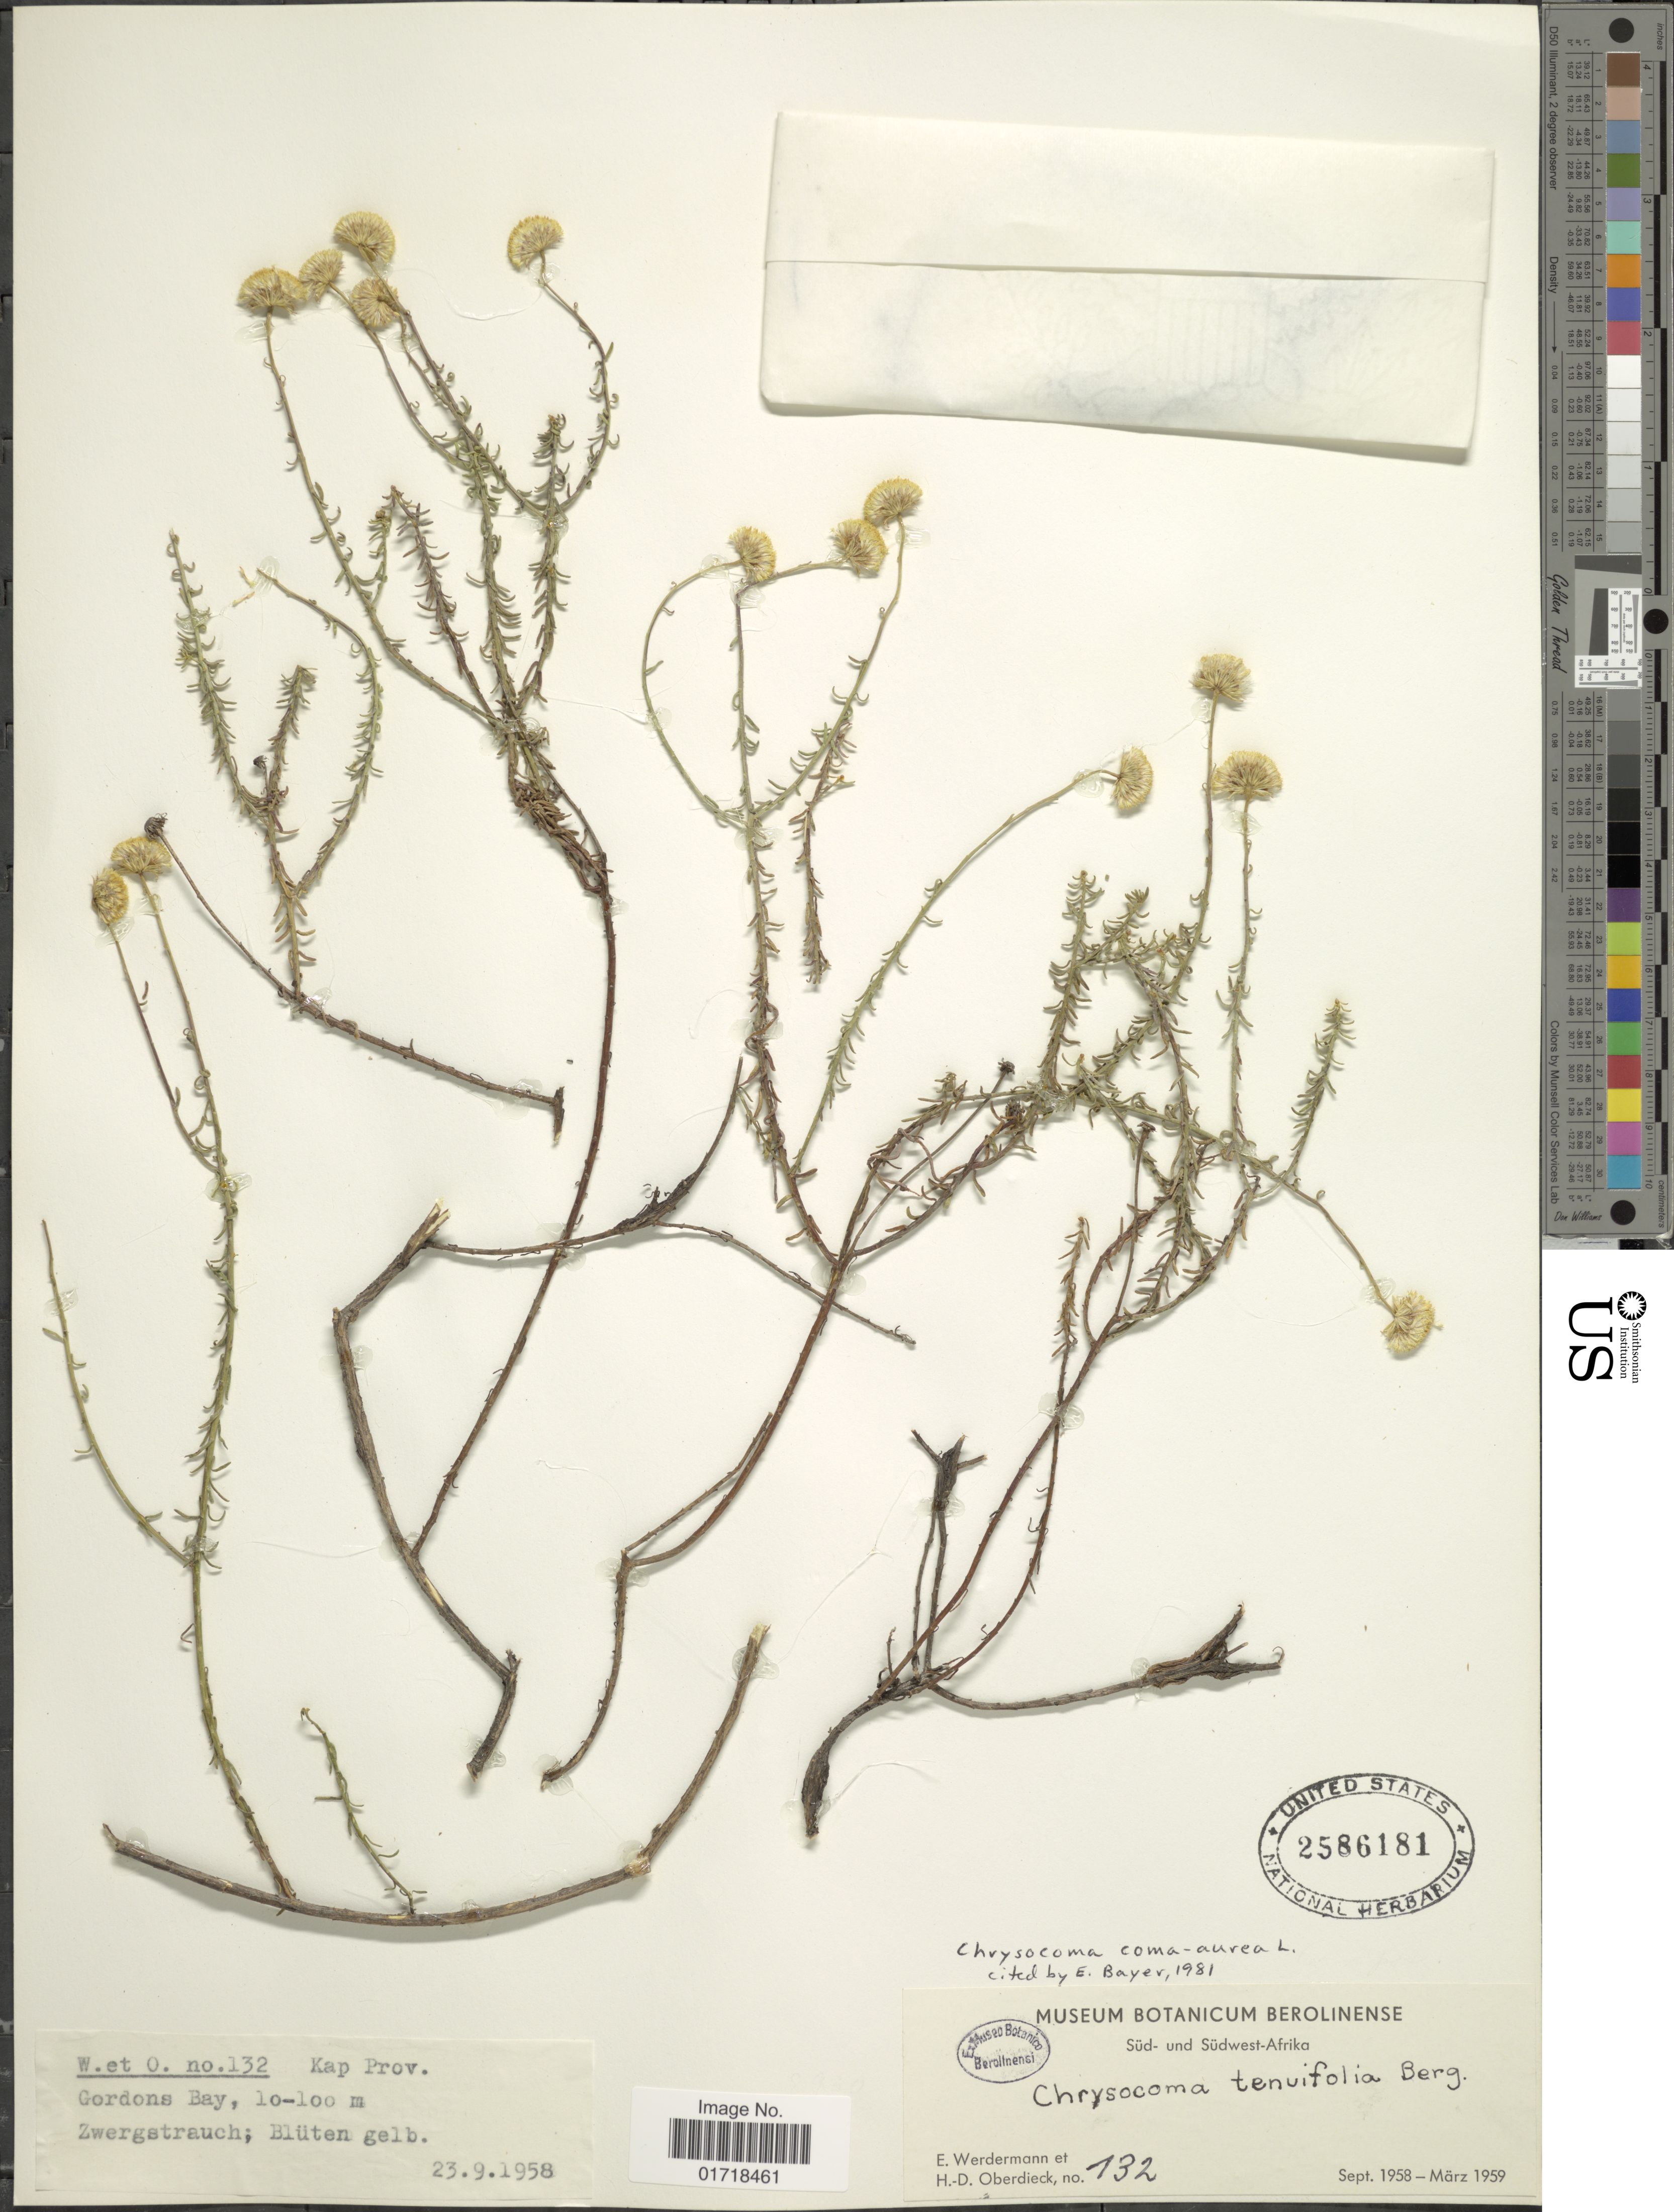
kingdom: Plantae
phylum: Tracheophyta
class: Magnoliopsida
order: Asterales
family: Asteraceae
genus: Chrysocoma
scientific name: Chrysocoma coma-aurea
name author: L.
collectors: E. Werdermann & H. Oberdieck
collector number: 132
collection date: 1958-09-23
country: South Africa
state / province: Western Cape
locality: Gordons Bay, Zwergstrauch, Bluten Gelb.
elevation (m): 10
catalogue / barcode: US 2586181